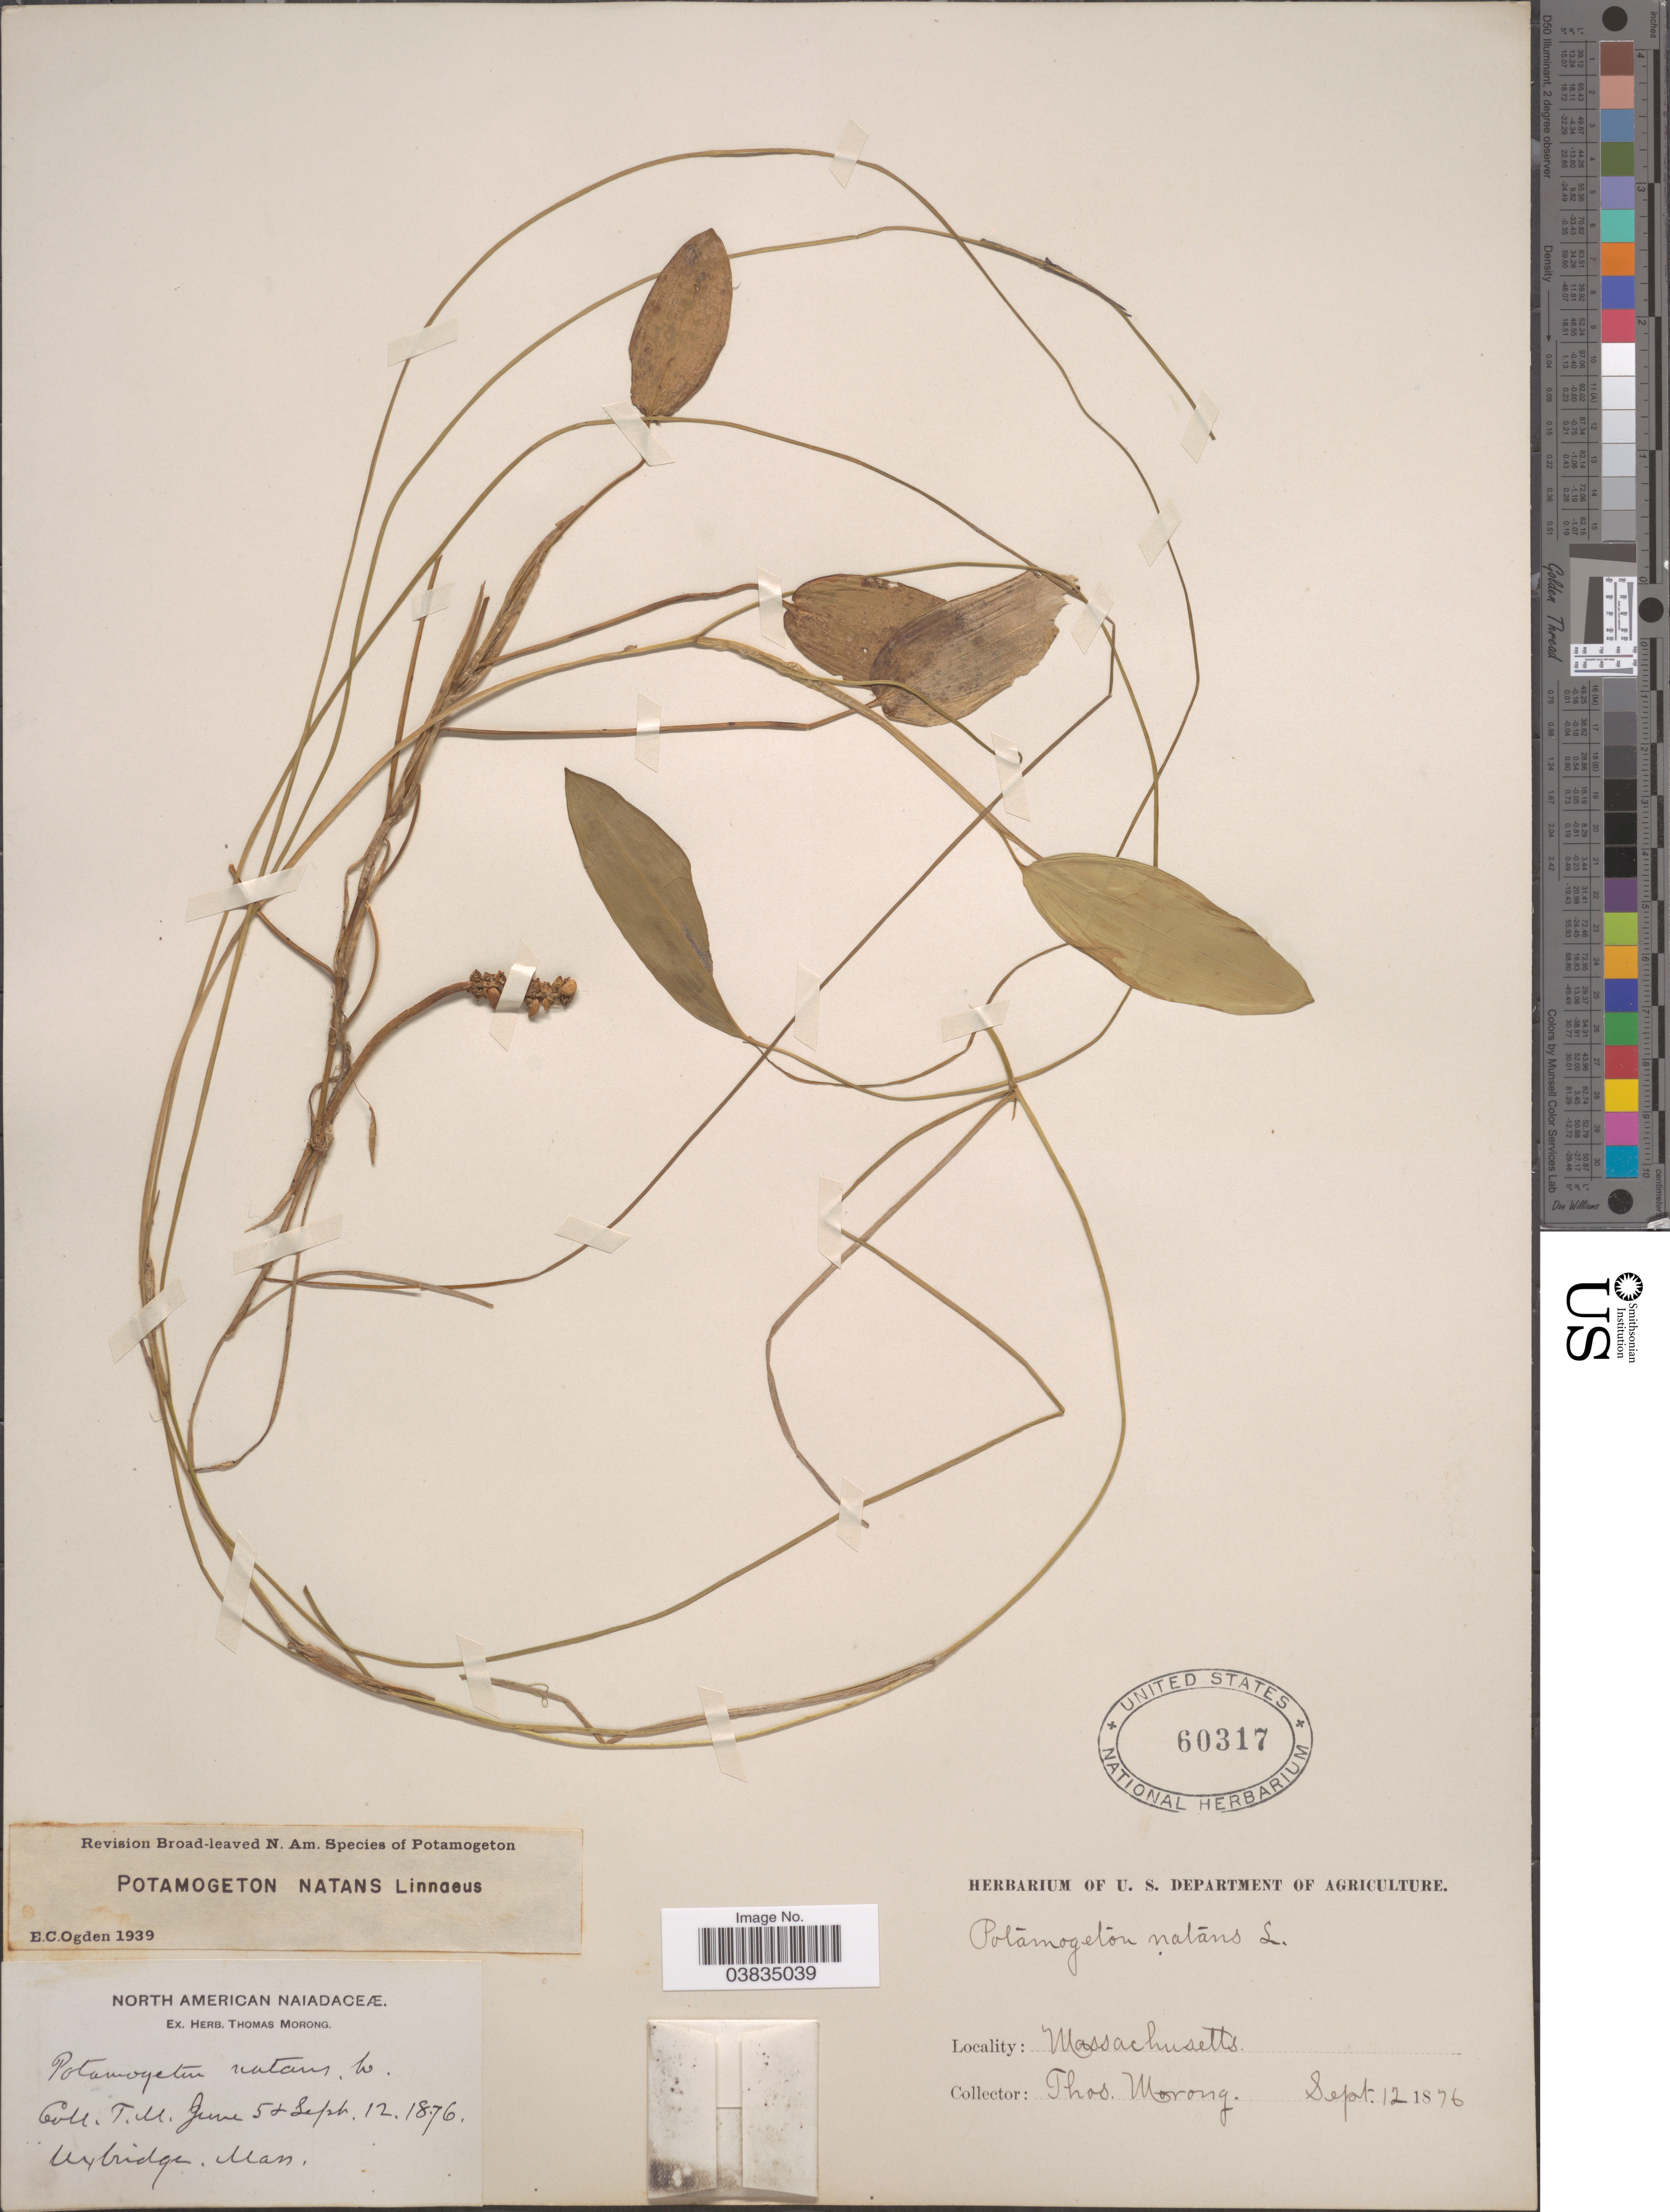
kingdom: Plantae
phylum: Tracheophyta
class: Liliopsida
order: Alismatales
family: Potamogetonaceae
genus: Potamogeton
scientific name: Potamogeton natans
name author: L.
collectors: ex herb. T. Morong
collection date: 1876-09-12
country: United States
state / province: Massachusetts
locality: Uxbridge.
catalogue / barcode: US 60317